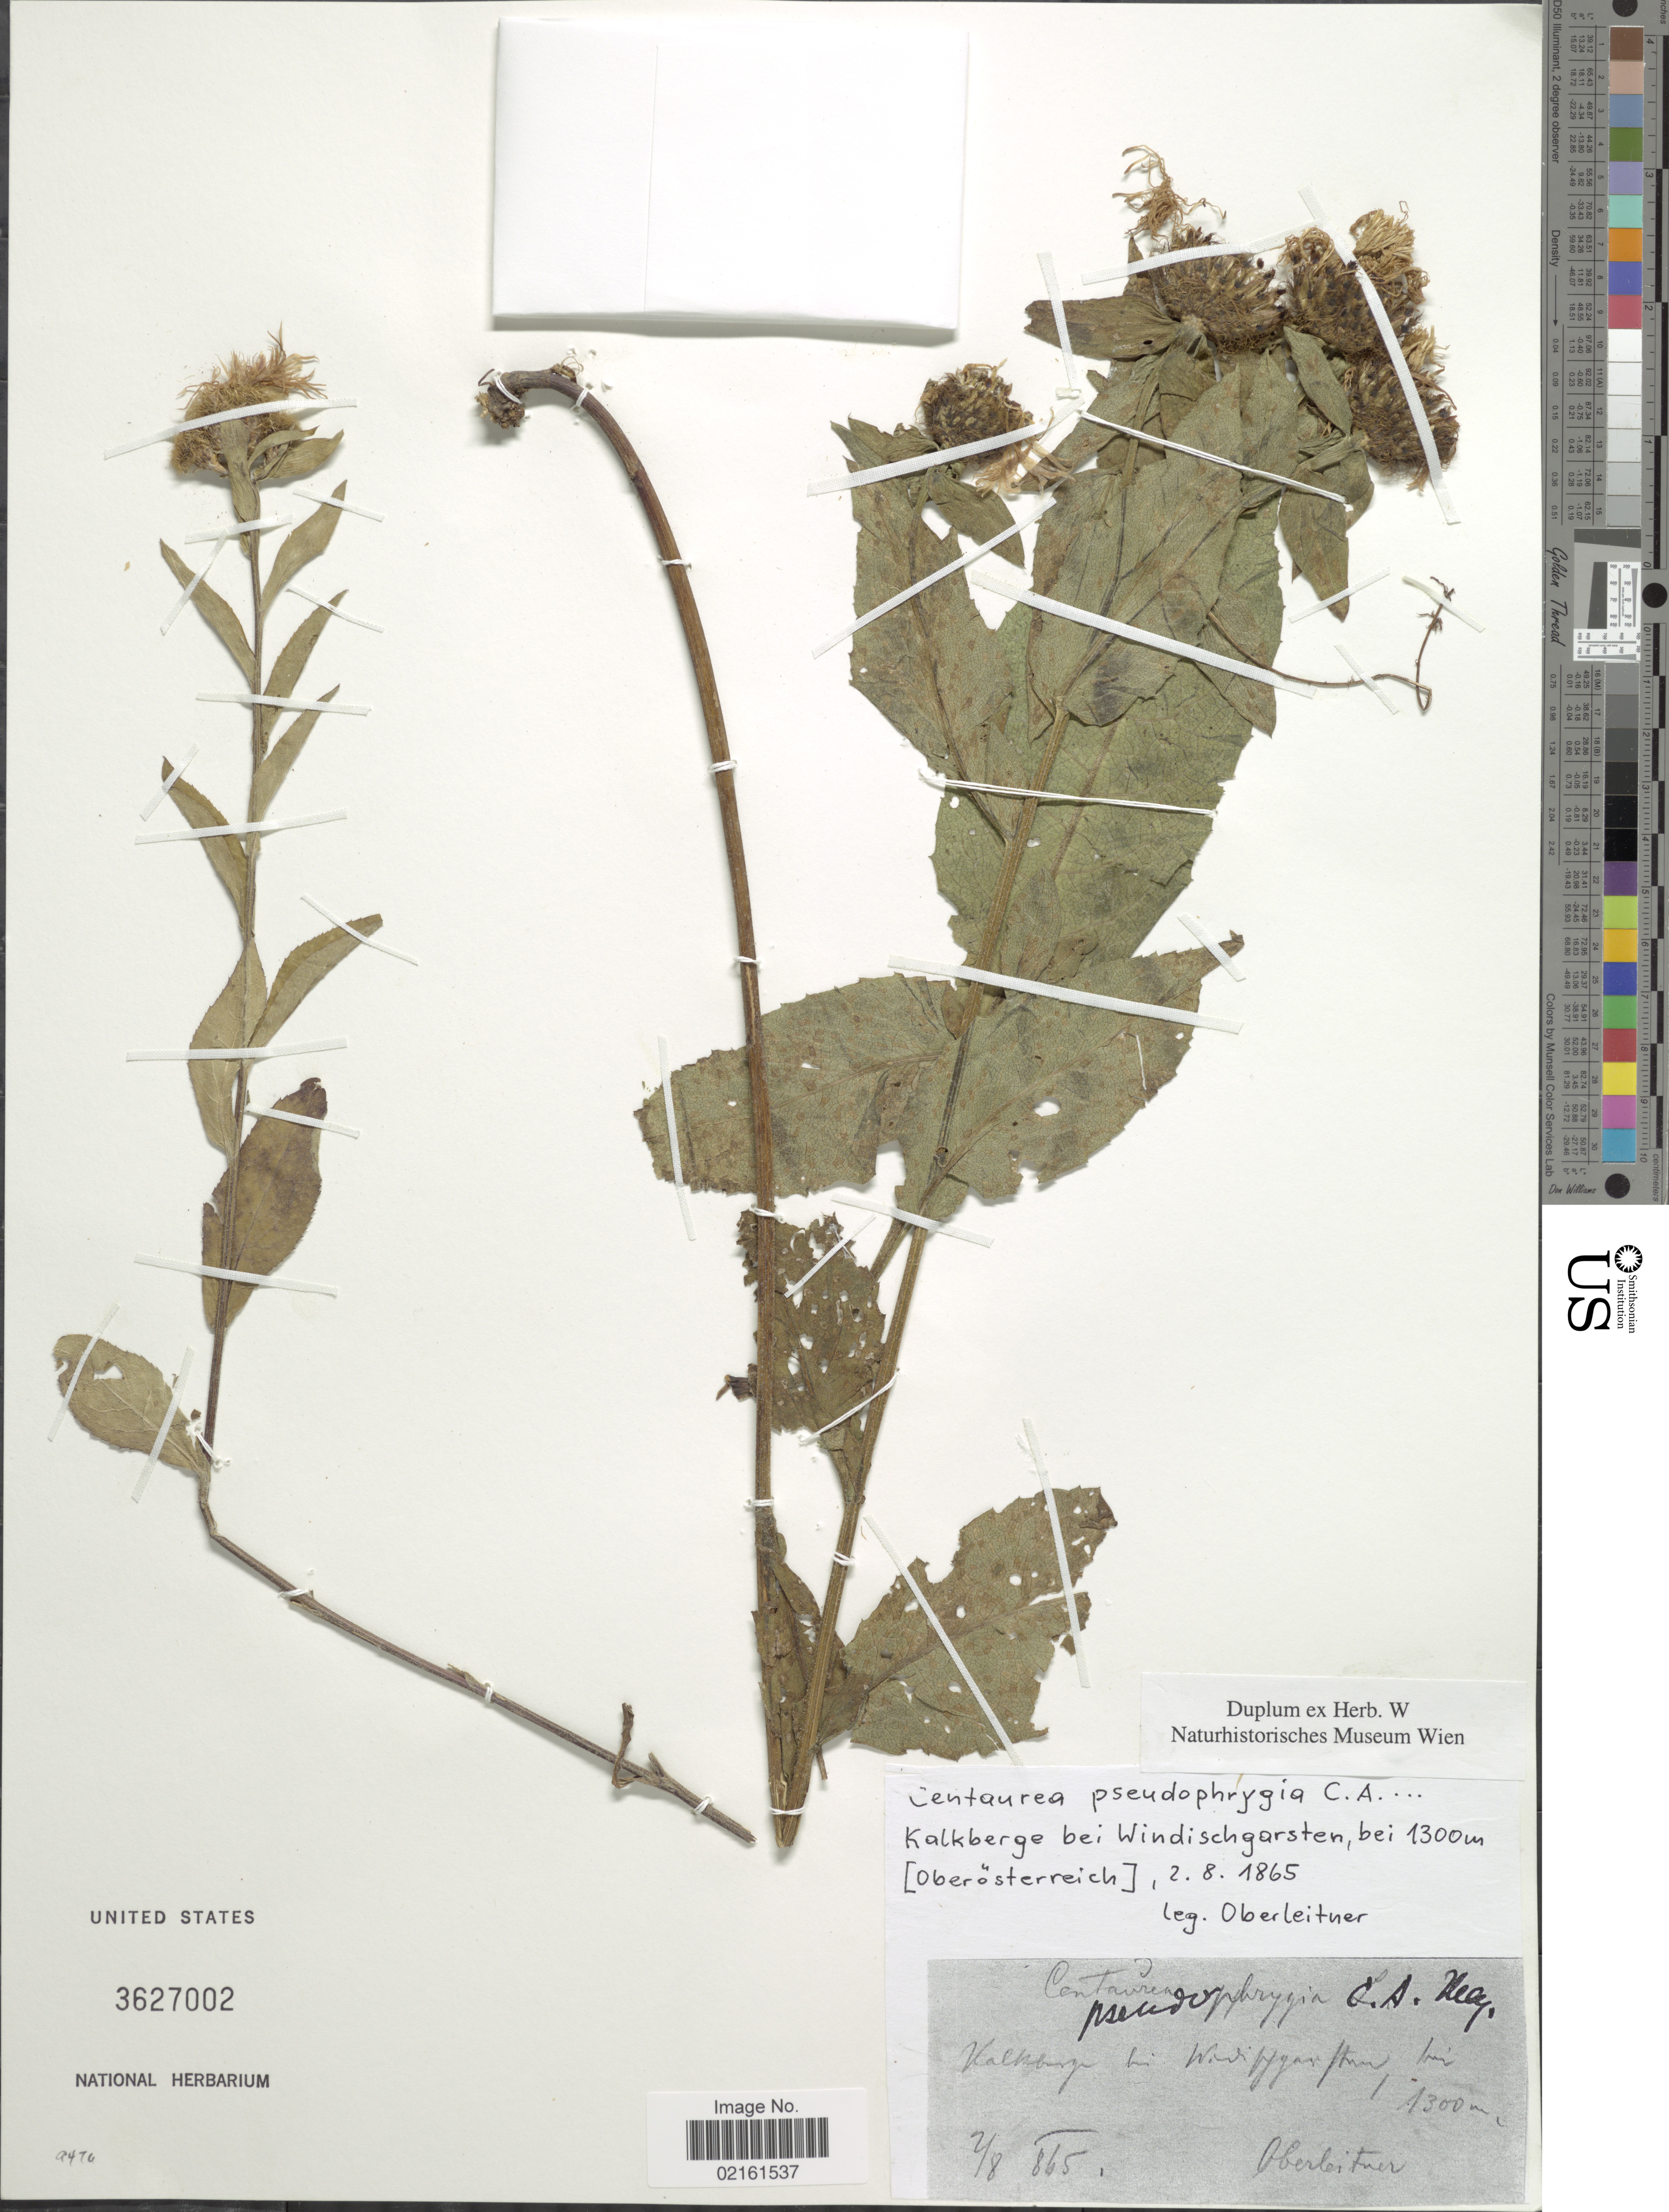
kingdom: Plantae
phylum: Tracheophyta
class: Magnoliopsida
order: Asterales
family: Asteraceae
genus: Centaurea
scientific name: Centaurea phrygia subsp. pseudophrygia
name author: (C.A. Mey.) Gugler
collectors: Oberleitner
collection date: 1865-08-02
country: Austria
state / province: Oberosterreich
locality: Kalkberge bei Windischgarsten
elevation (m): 1300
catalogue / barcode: US 3627002